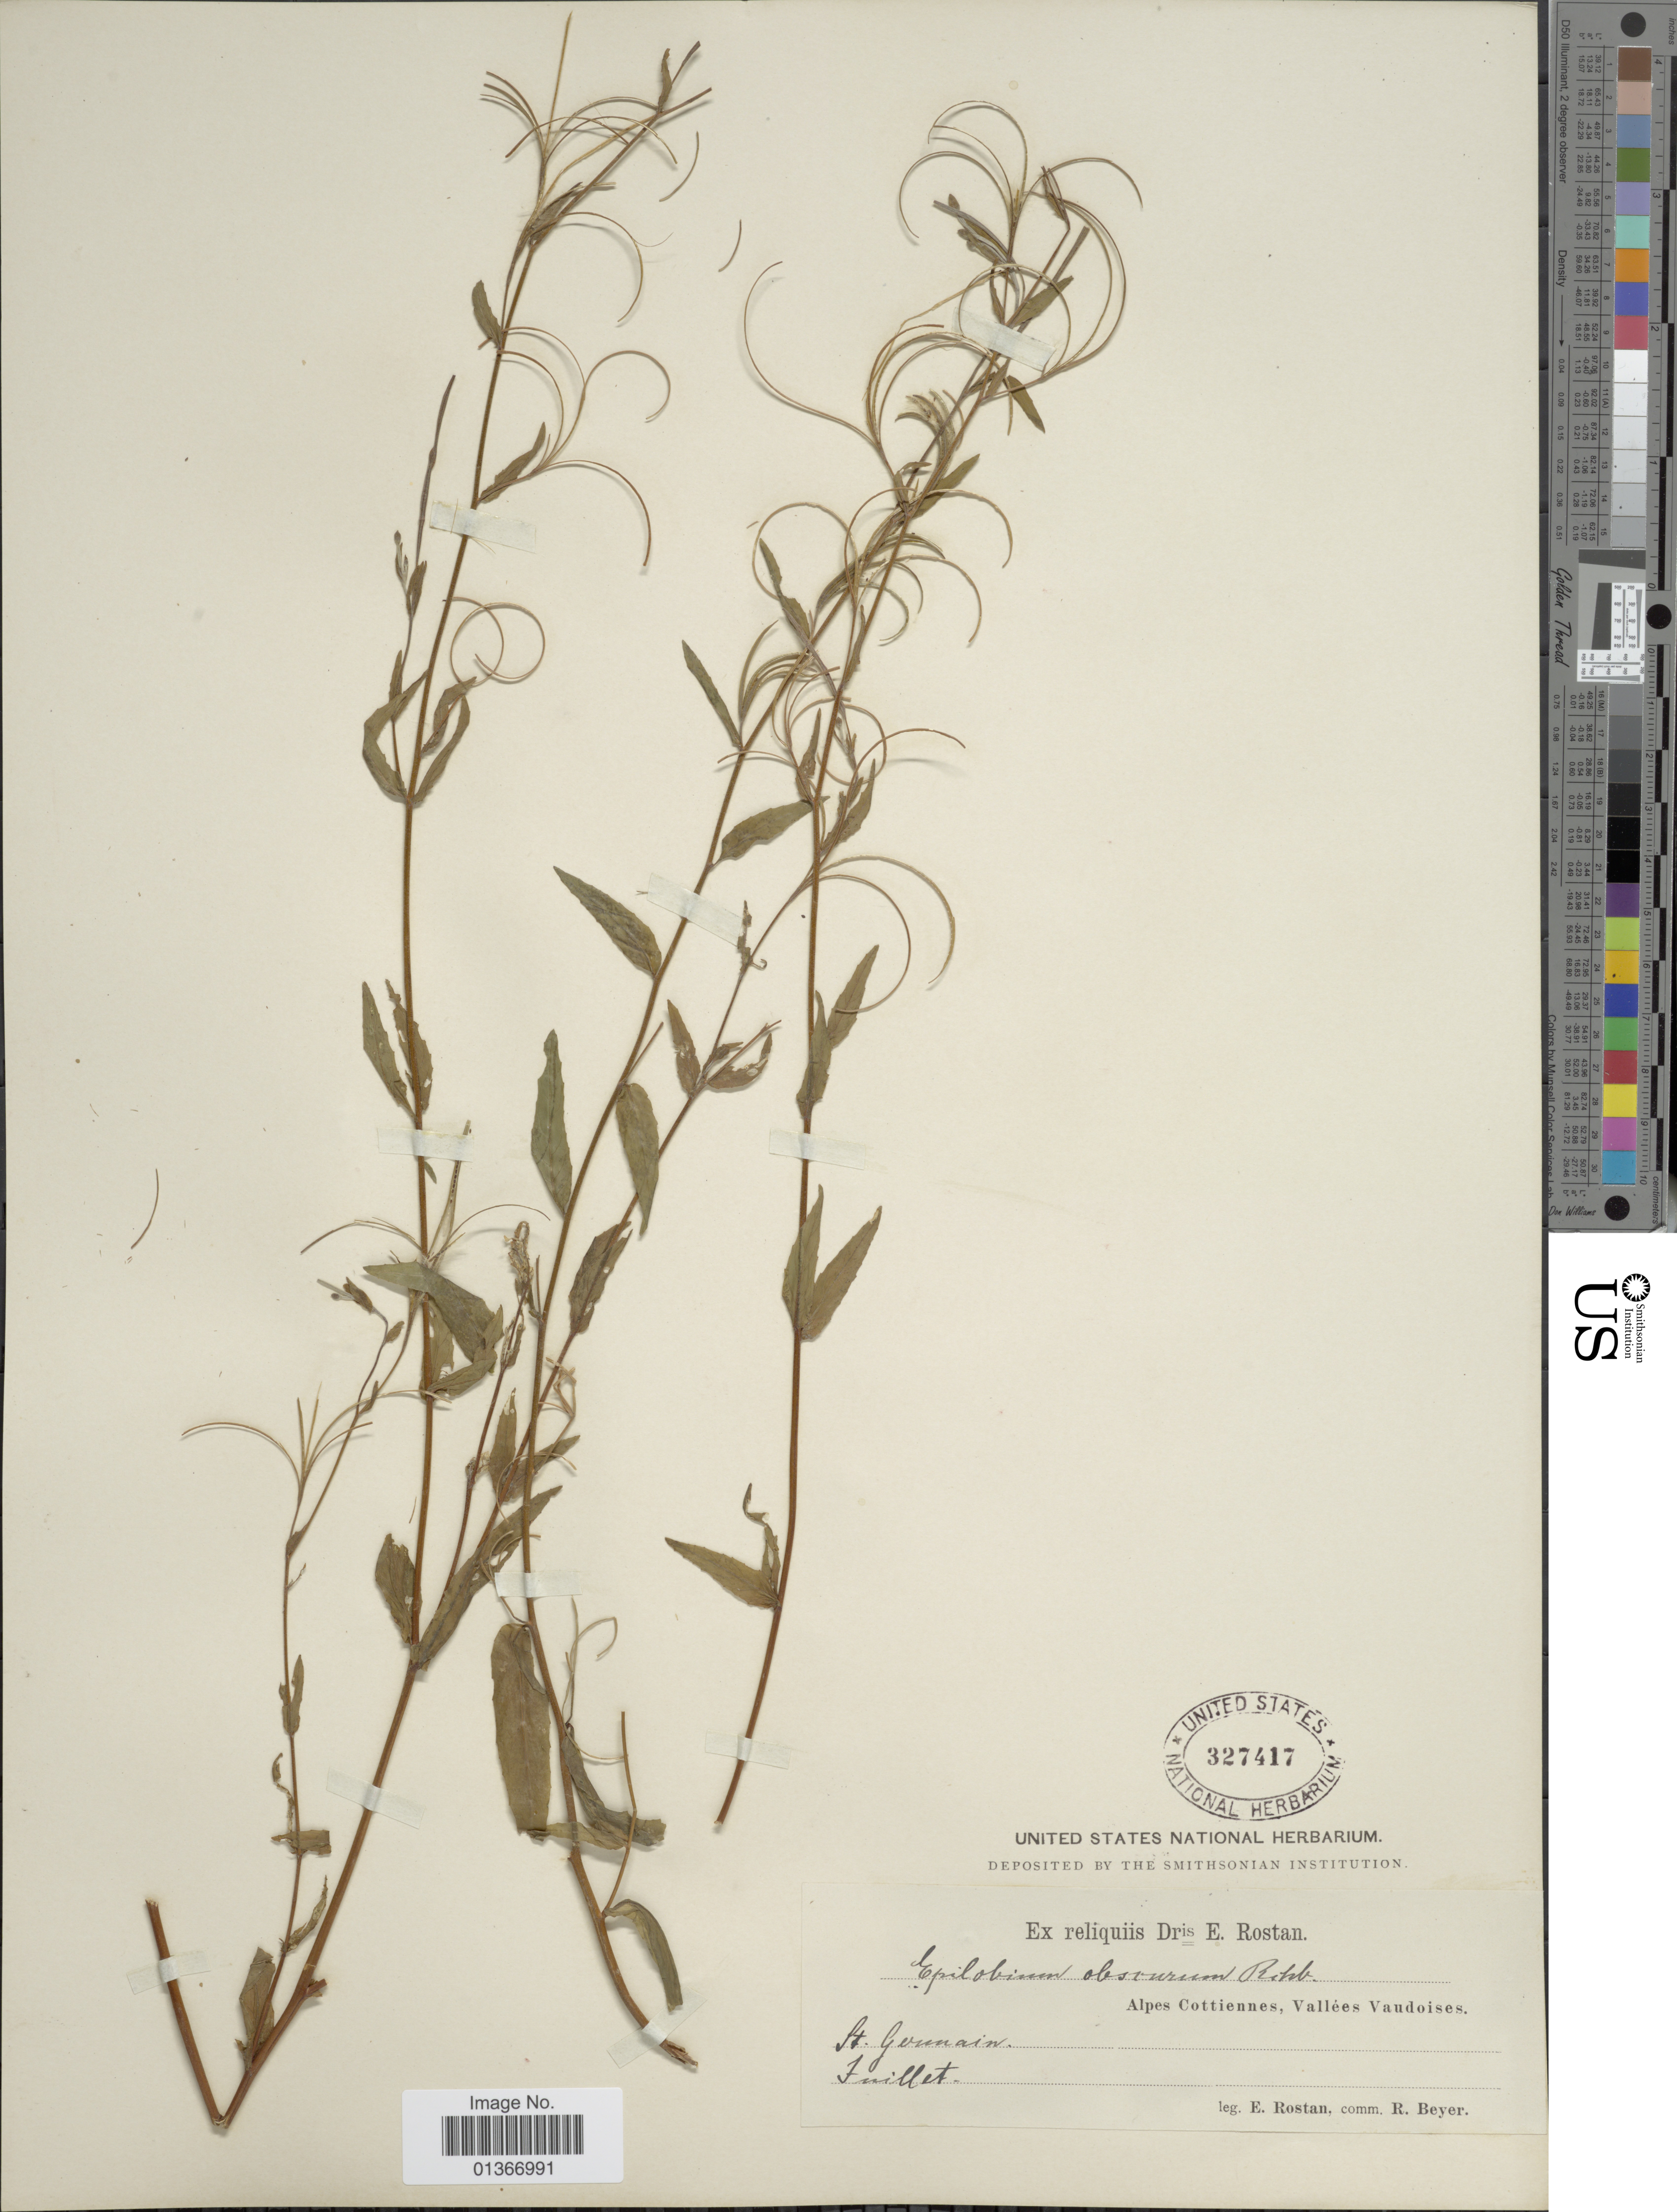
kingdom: Plantae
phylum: Tracheophyta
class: Magnoliopsida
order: Myrtales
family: Onagraceae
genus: Epilobium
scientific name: Epilobium obscurum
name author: Schreb.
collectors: E. Rostan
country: Italy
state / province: Piedmont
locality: Alpes Cottiennes, Vallées Vaudoises. St. Germain.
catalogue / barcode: US 327417